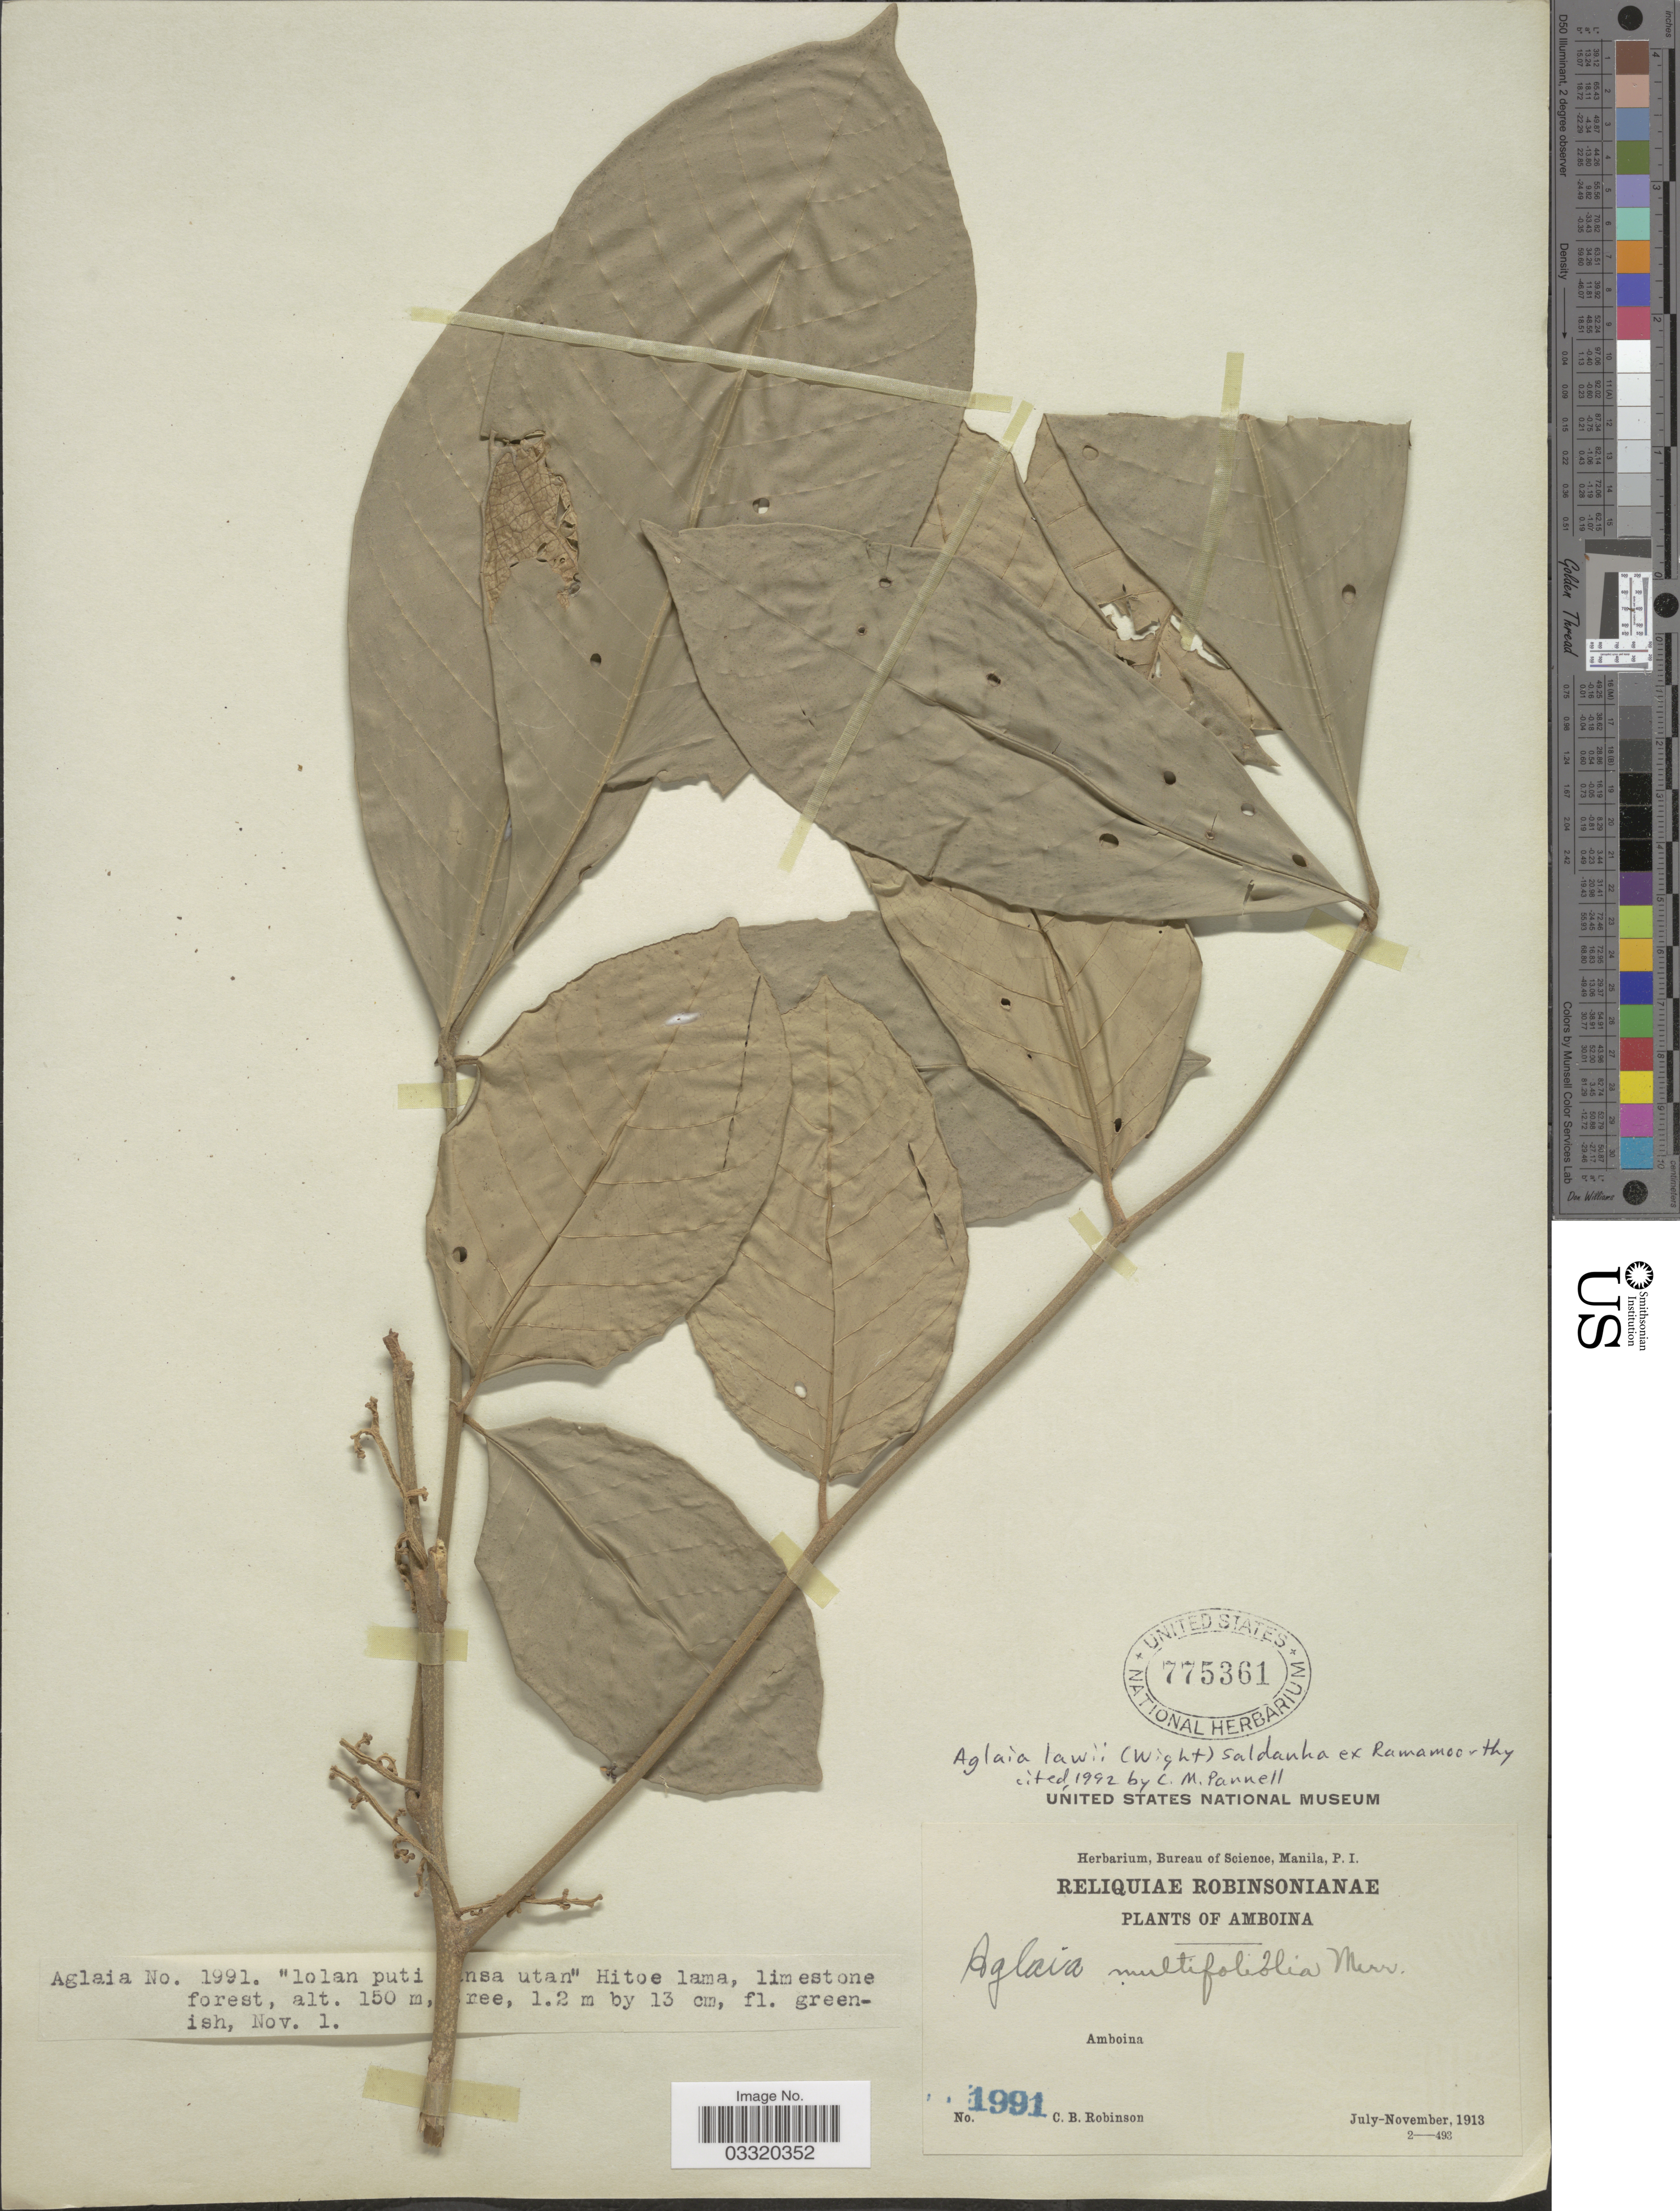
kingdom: Plantae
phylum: Tracheophyta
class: Magnoliopsida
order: Sapindales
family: Meliaceae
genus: Aglaia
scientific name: Aglaia lawii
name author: (Wight) C.J. Saldanha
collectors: C. Robinson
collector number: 1991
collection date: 1913-11-01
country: Indonesia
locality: Amboina. Hitoe lama, limestone forest.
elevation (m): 150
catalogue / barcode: US 775361